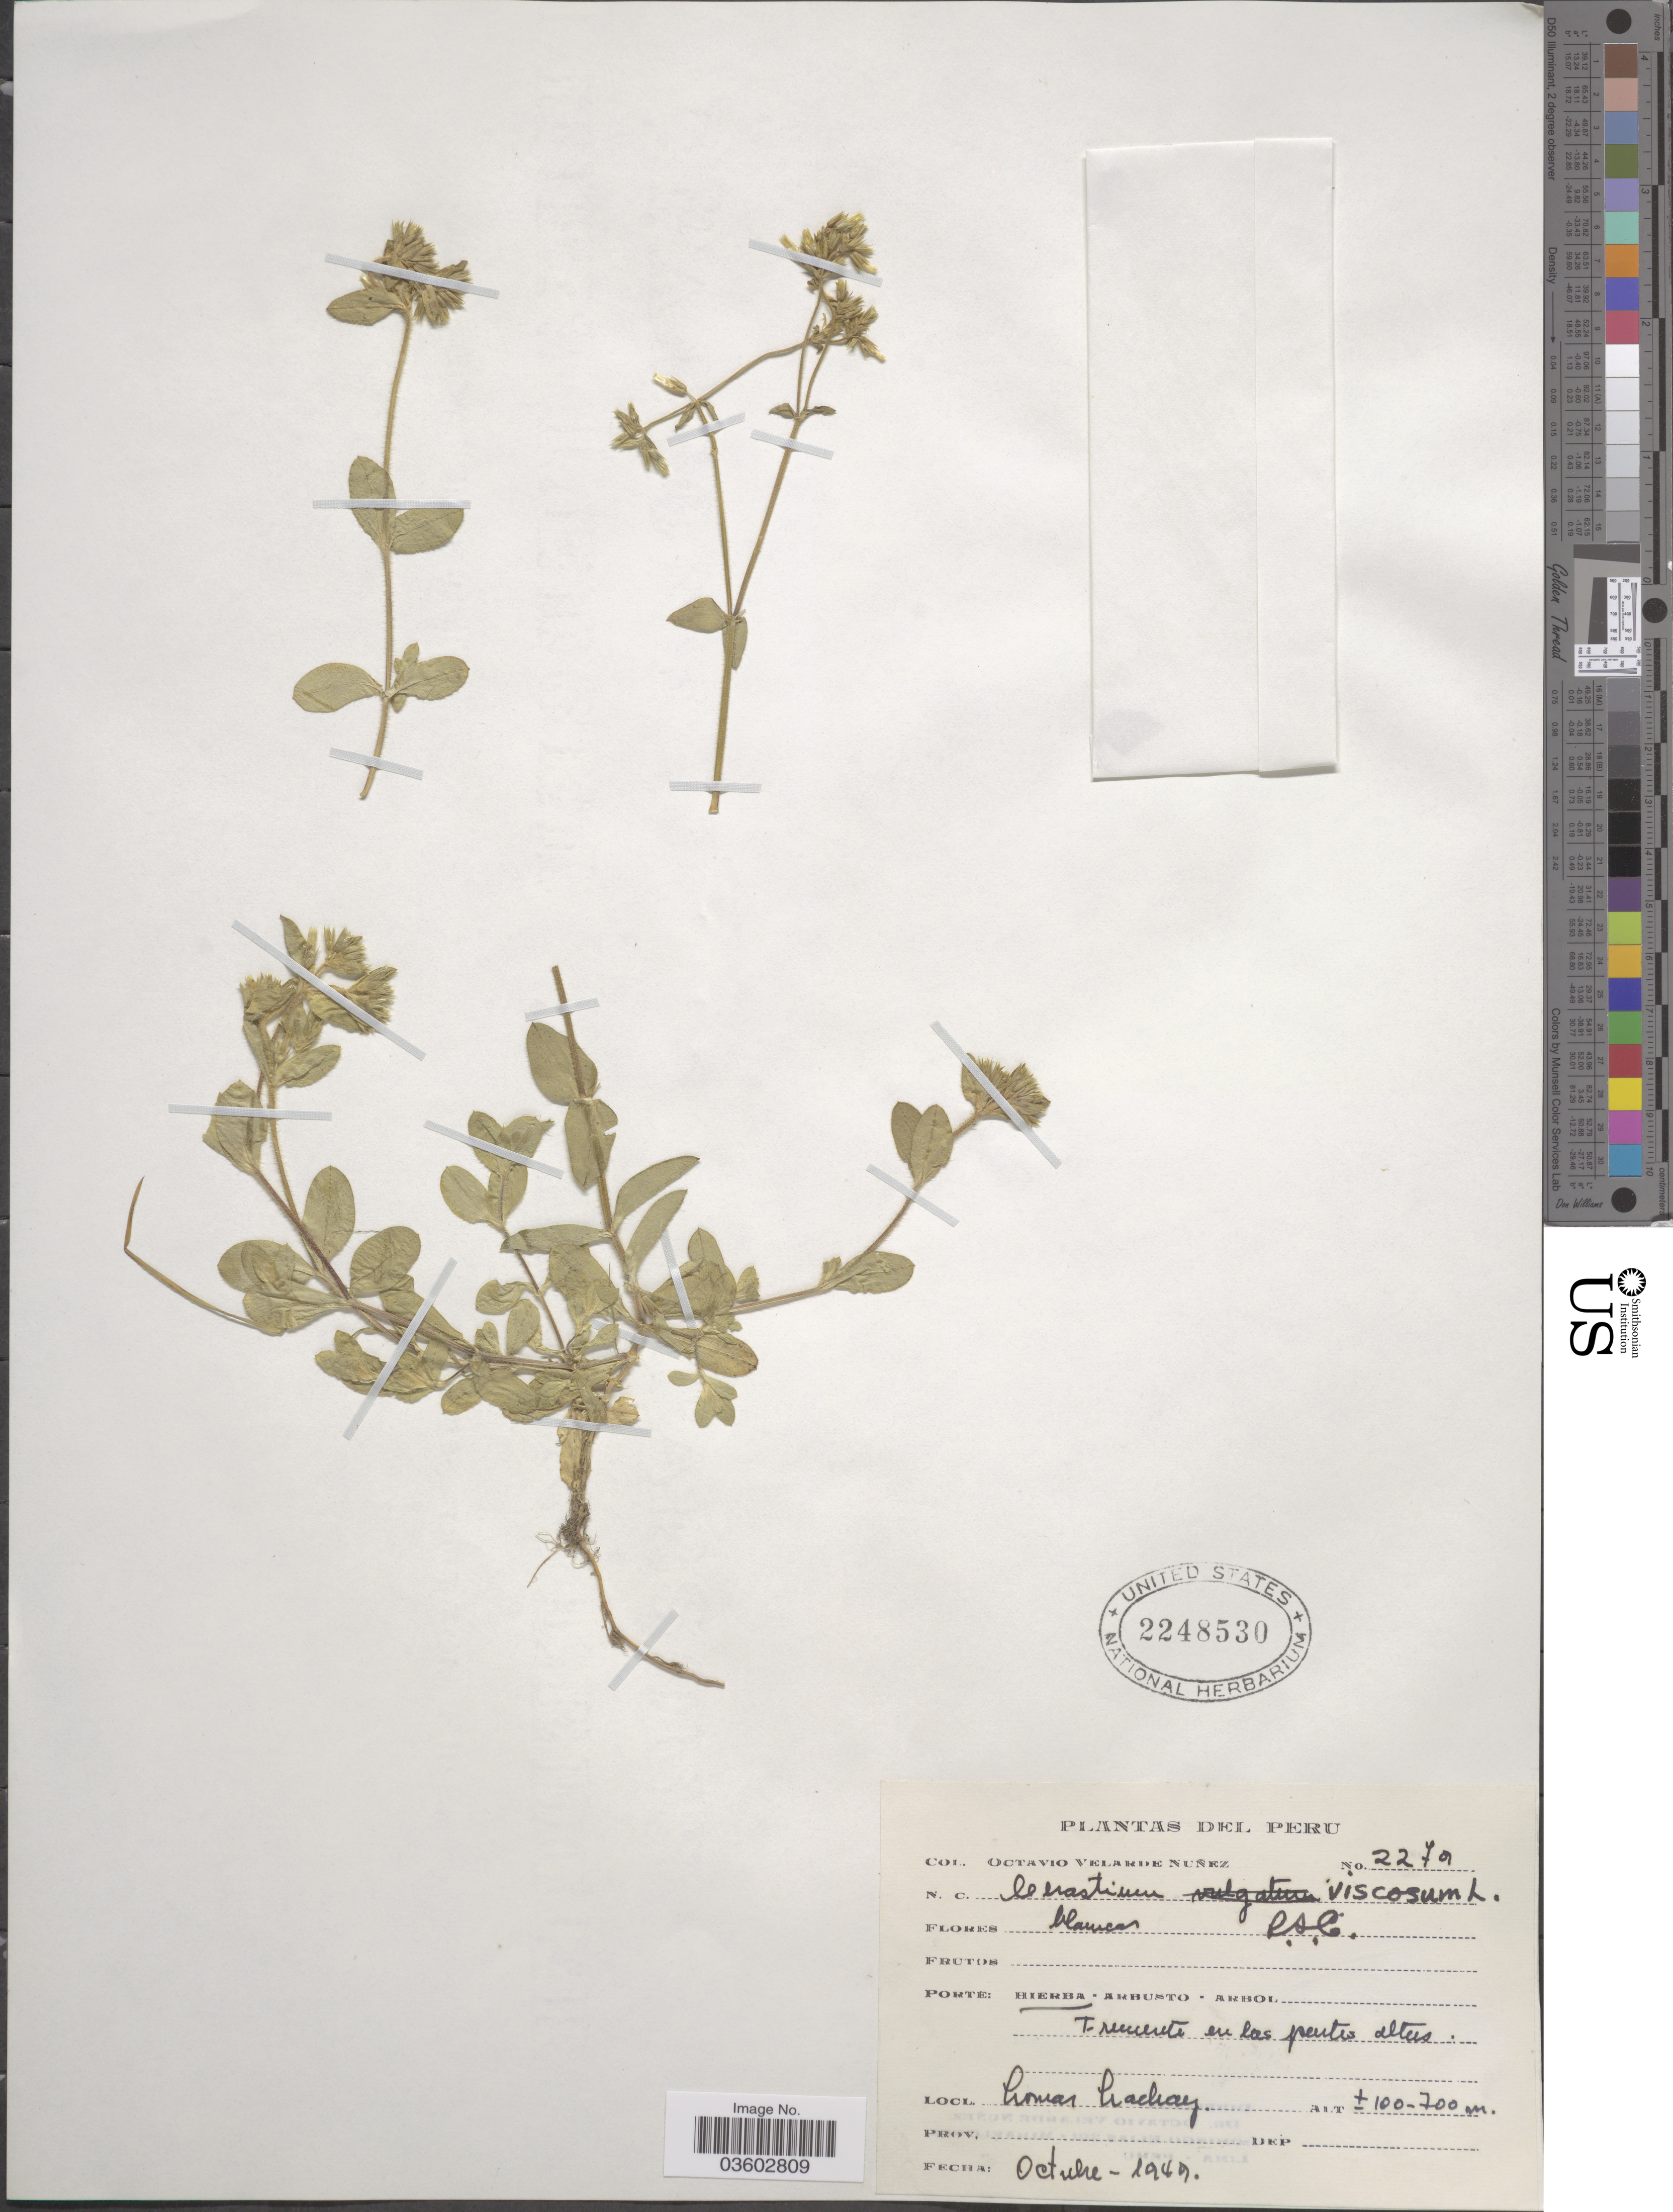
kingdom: Plantae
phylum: Tracheophyta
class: Magnoliopsida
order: Caryophyllales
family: Caryophyllaceae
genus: Cerastium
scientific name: Cerastium viscosum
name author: L.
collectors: O. Velarde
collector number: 2279*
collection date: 1949-10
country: Peru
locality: Lomas Lachay.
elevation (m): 100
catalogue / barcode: US 2248530